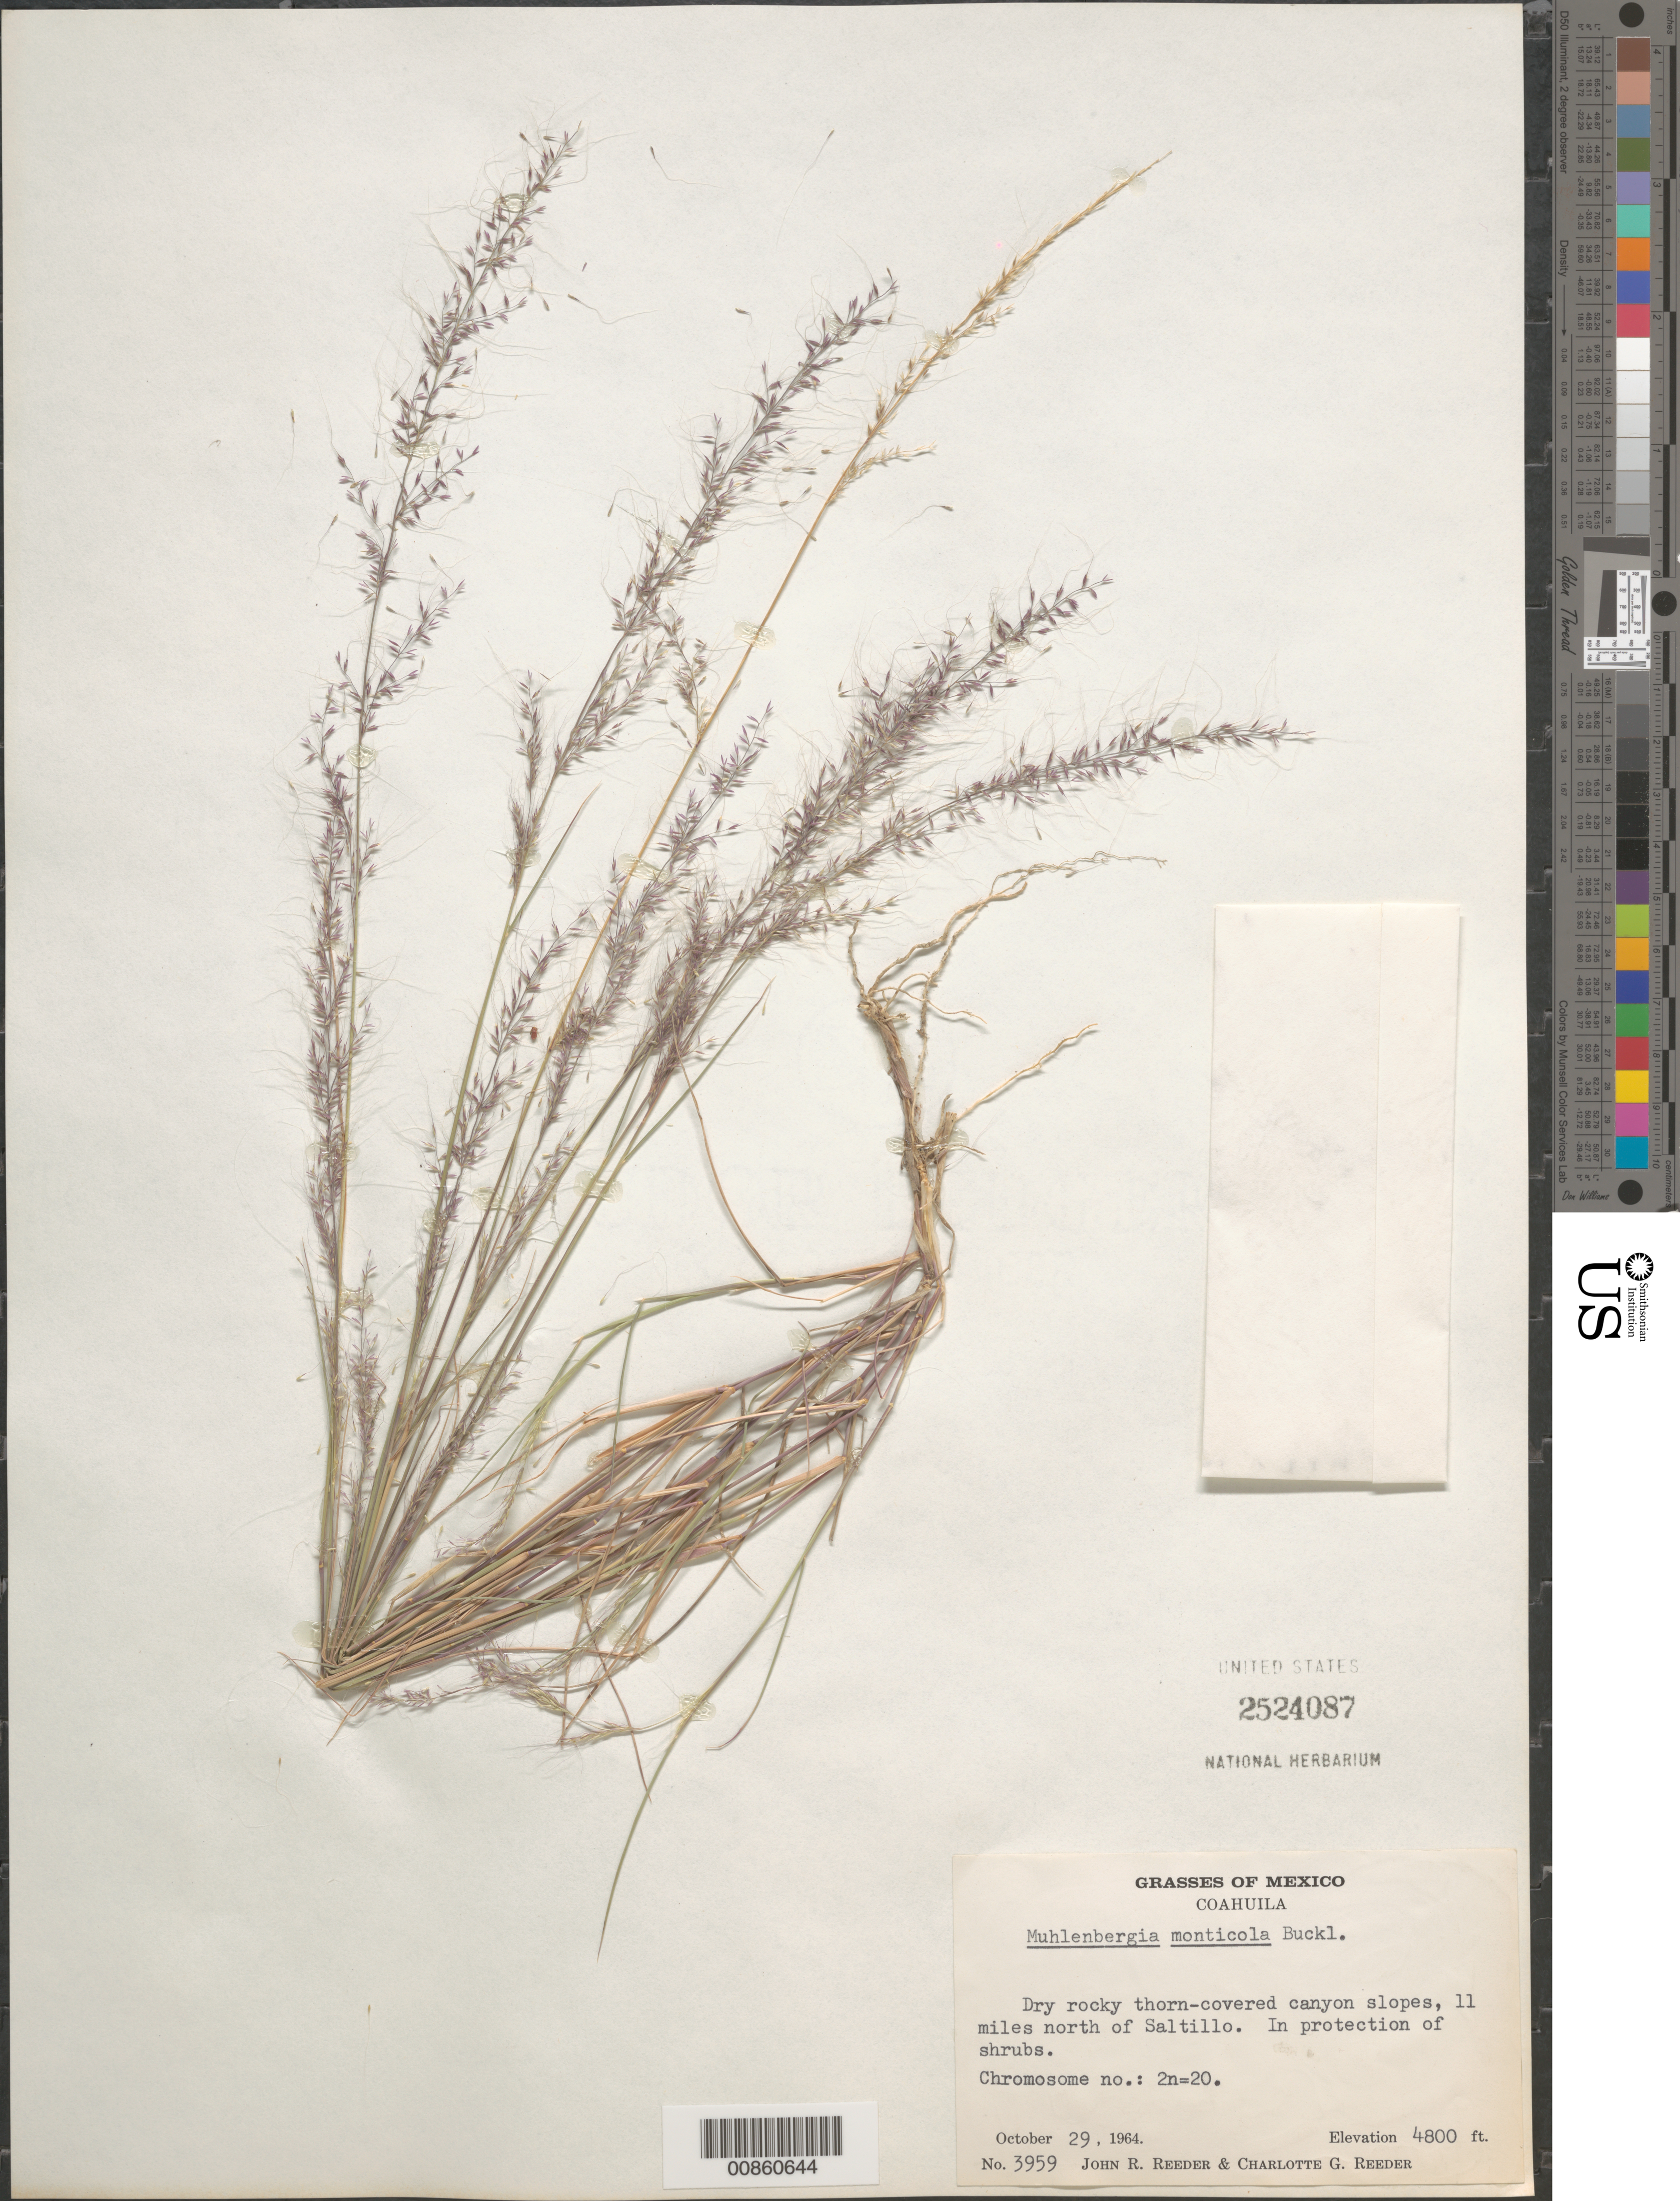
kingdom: Plantae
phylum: Tracheophyta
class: Liliopsida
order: Poales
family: Poaceae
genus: Muhlenbergia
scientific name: Muhlenbergia monticola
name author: Buckley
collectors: J. R. Reeder & C. G. Reeder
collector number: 3959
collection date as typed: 29 Oct 1964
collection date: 1964-10-29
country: Mexico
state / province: Coahuila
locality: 11 mi N of Saltillo, Coah.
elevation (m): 1463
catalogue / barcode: US 2524087